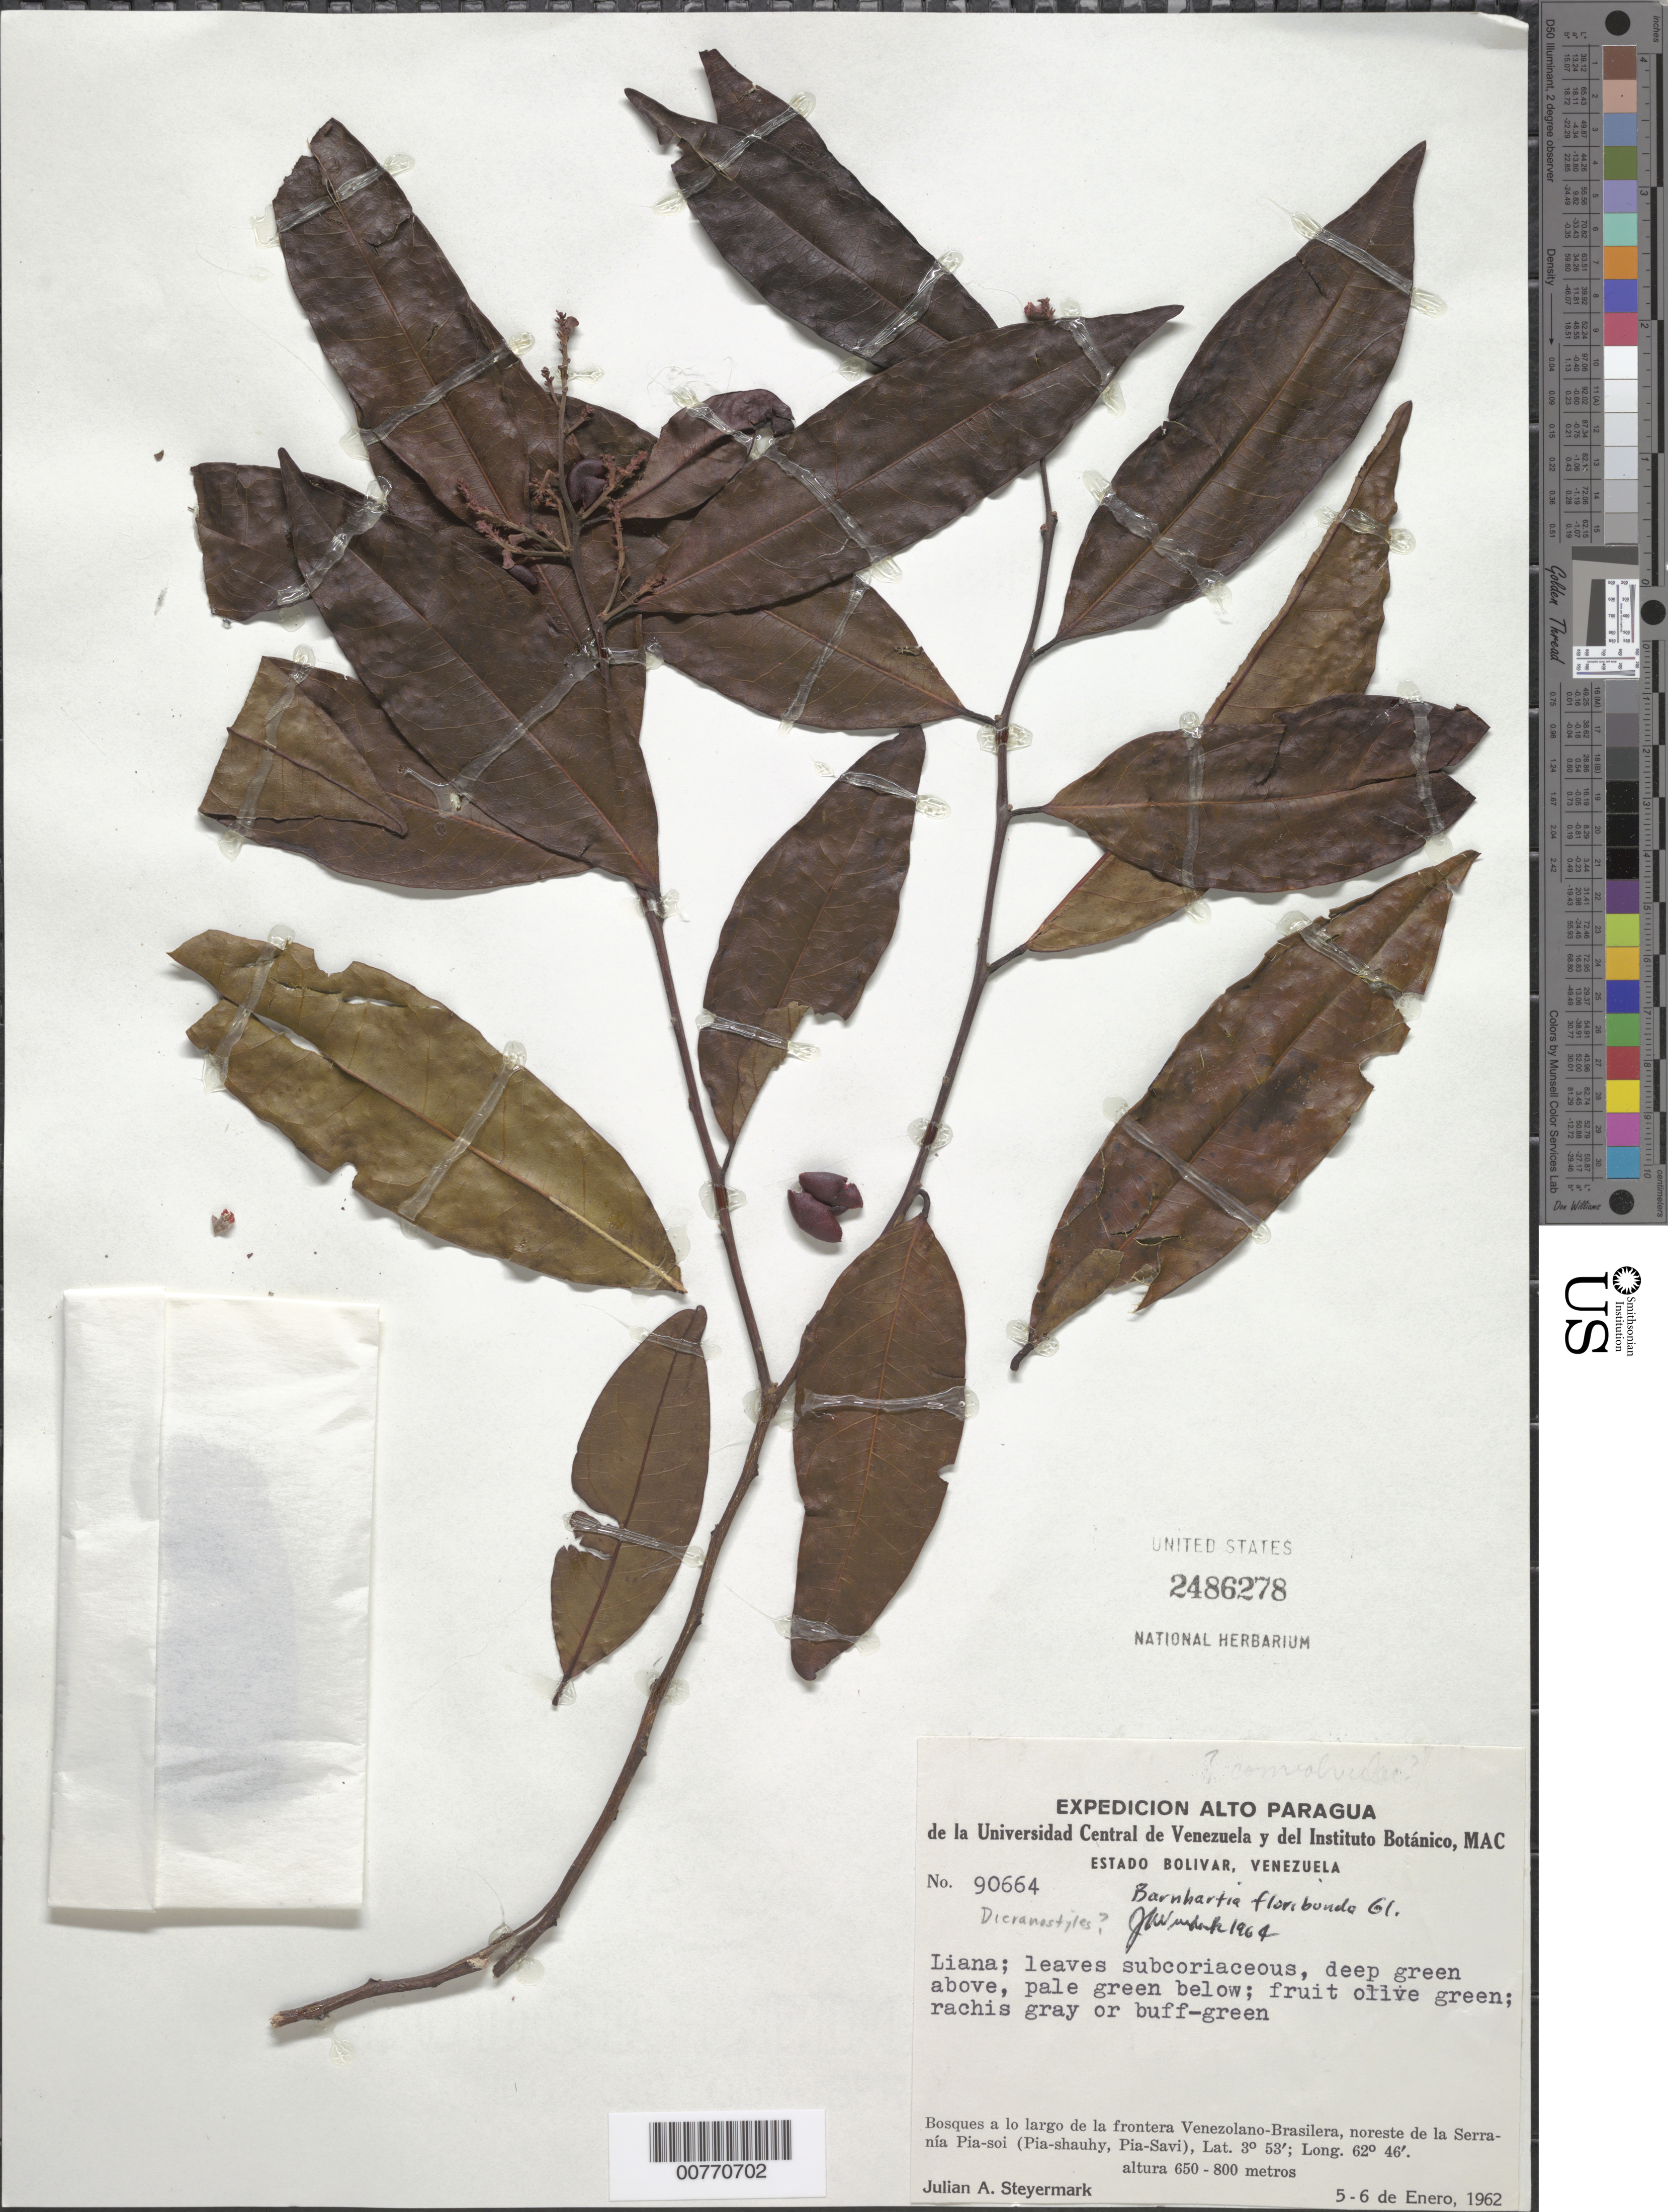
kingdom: Plantae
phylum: Tracheophyta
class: Magnoliopsida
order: Fabales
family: Polygalaceae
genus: Barnhartia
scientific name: Barnhartia floribunda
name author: Gleason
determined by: Wurdack, John J., (US), US (UNITED STATES)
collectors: J. Steyermark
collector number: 90664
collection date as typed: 5-Jan-62 to 6-Jan-62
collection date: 1962-01-05/1962-01-06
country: Venezuela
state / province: Bolívar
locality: Serranía Pia-soi, NE of; on Venezuela-Brazil border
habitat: Forest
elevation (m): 650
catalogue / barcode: US 2486278